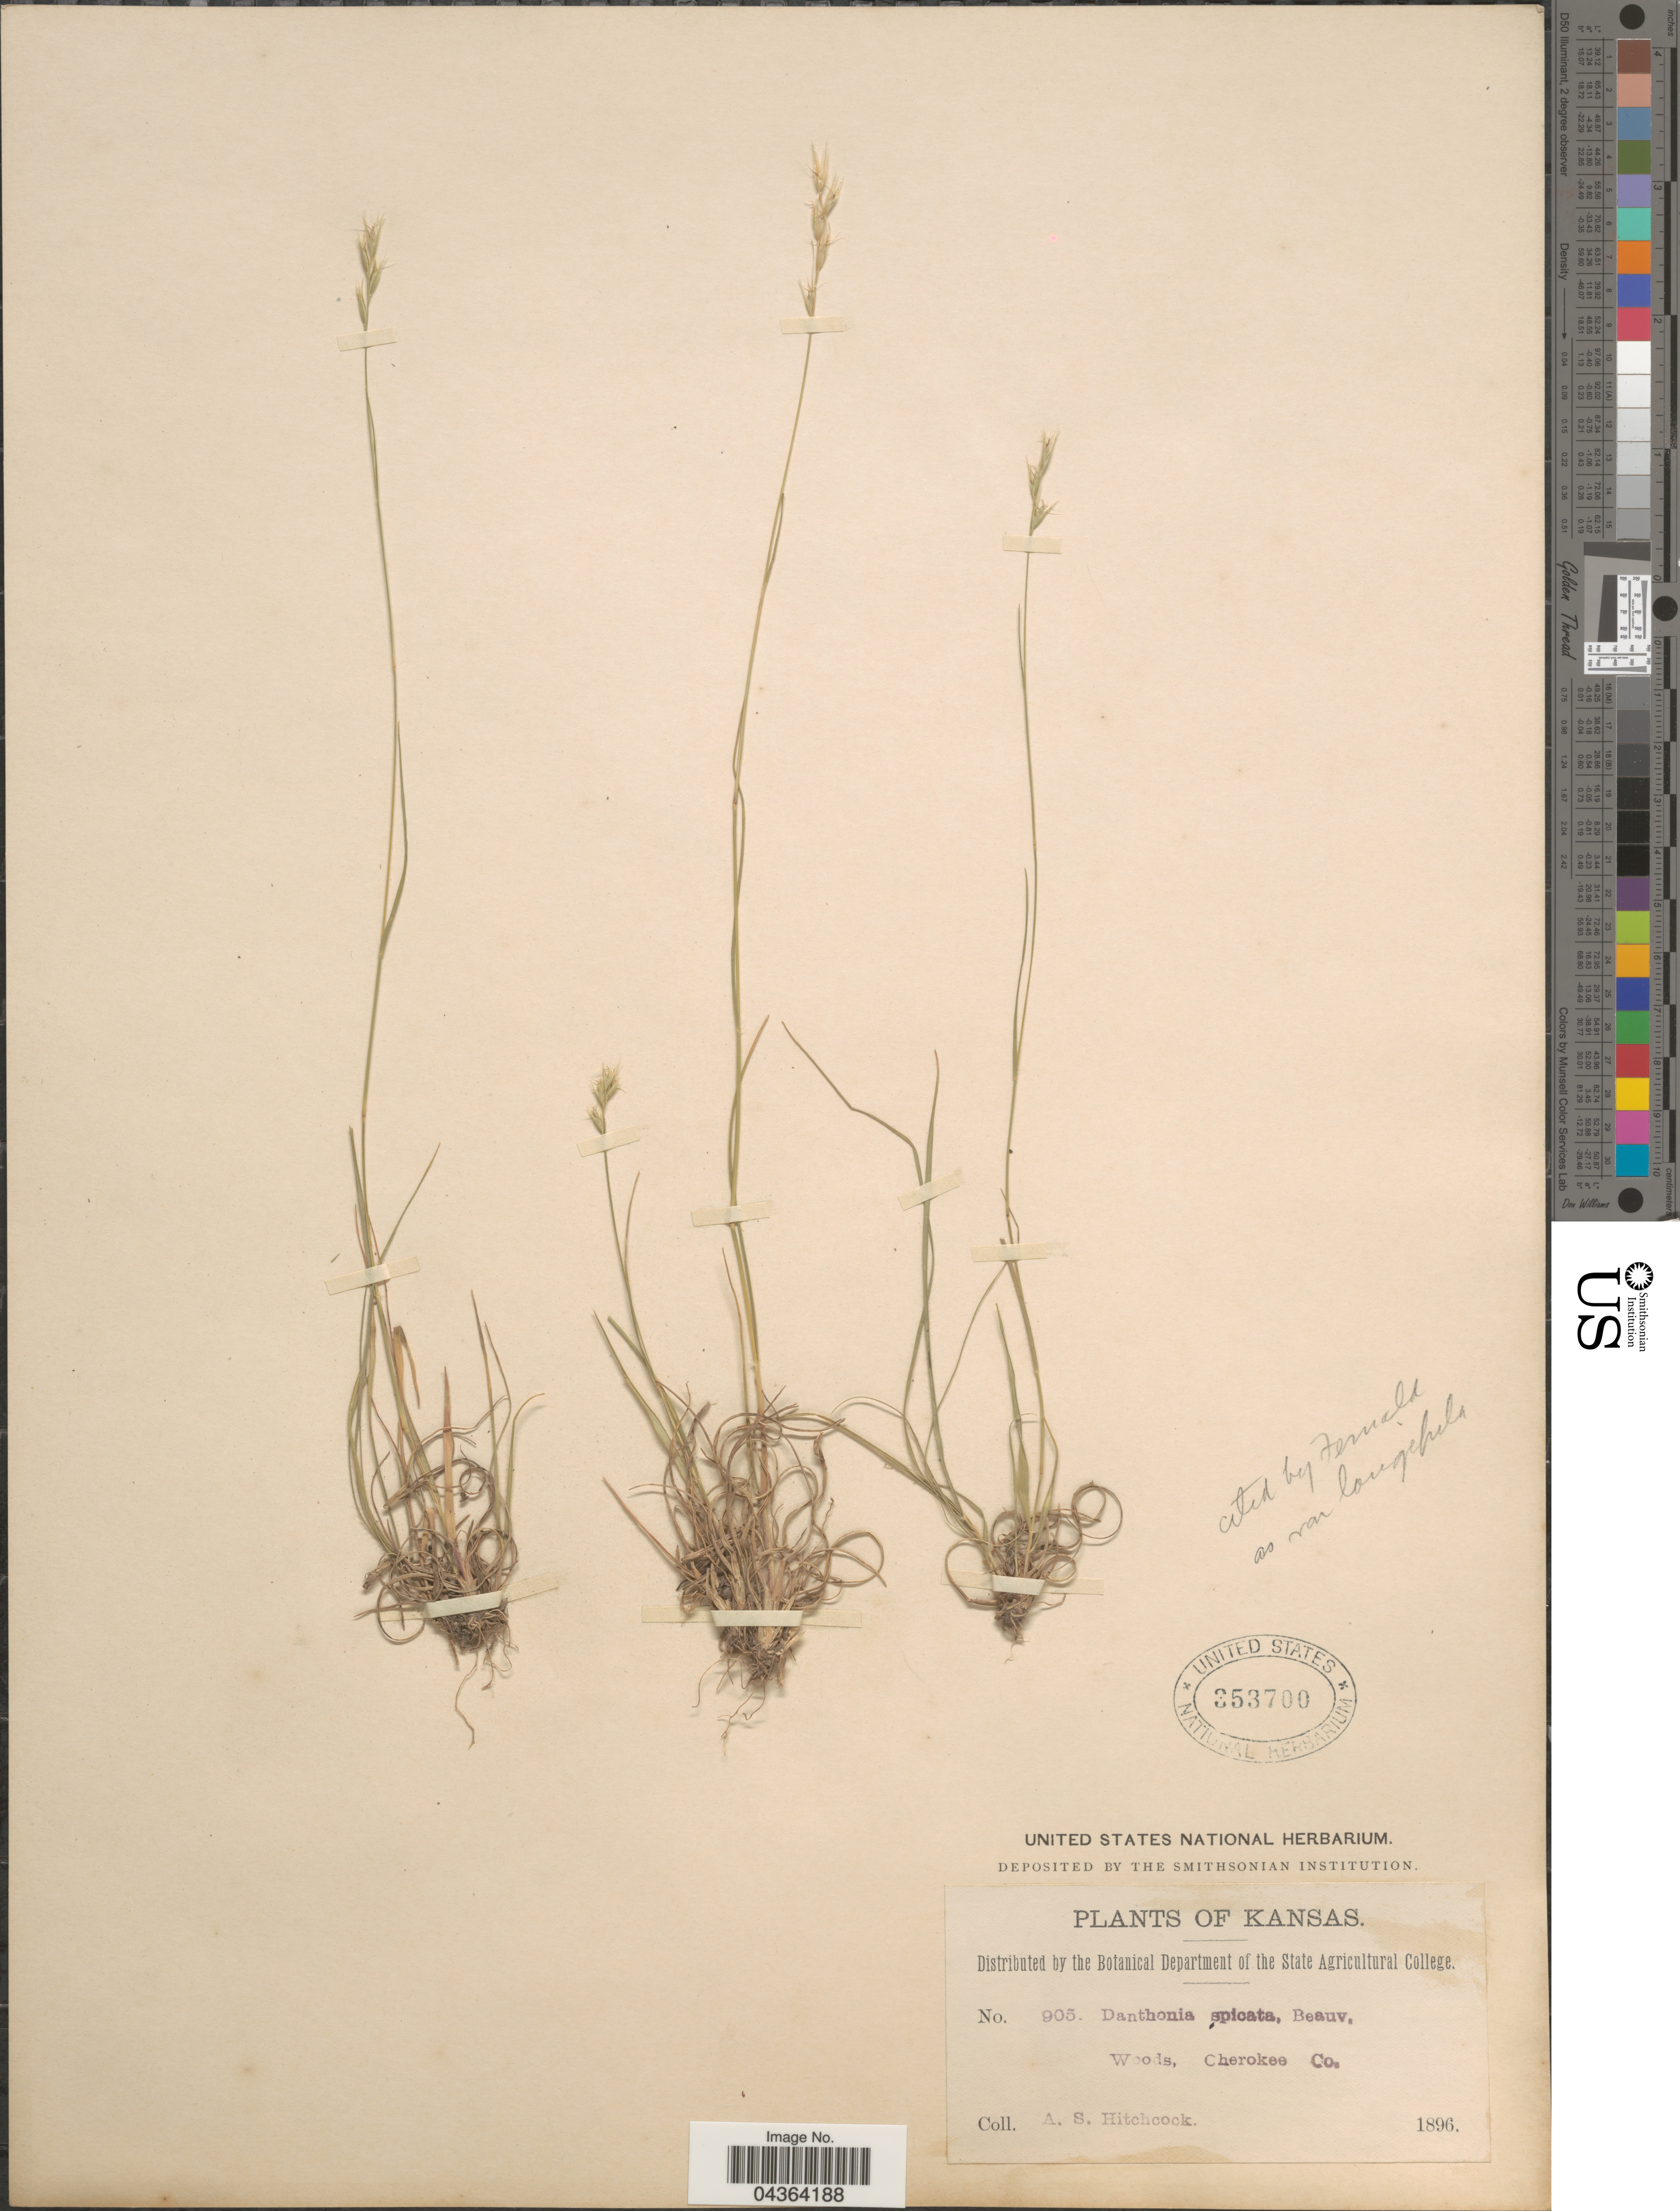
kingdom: Plantae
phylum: Tracheophyta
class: Liliopsida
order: Poales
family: Poaceae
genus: Danthonia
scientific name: Danthonia spicata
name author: (L.) P. Beauv. ex Roem. & Schult.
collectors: A. S. Hitchcock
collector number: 905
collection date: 1896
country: United States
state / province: Kansas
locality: Woods, Cherokee Co.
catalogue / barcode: US 353700